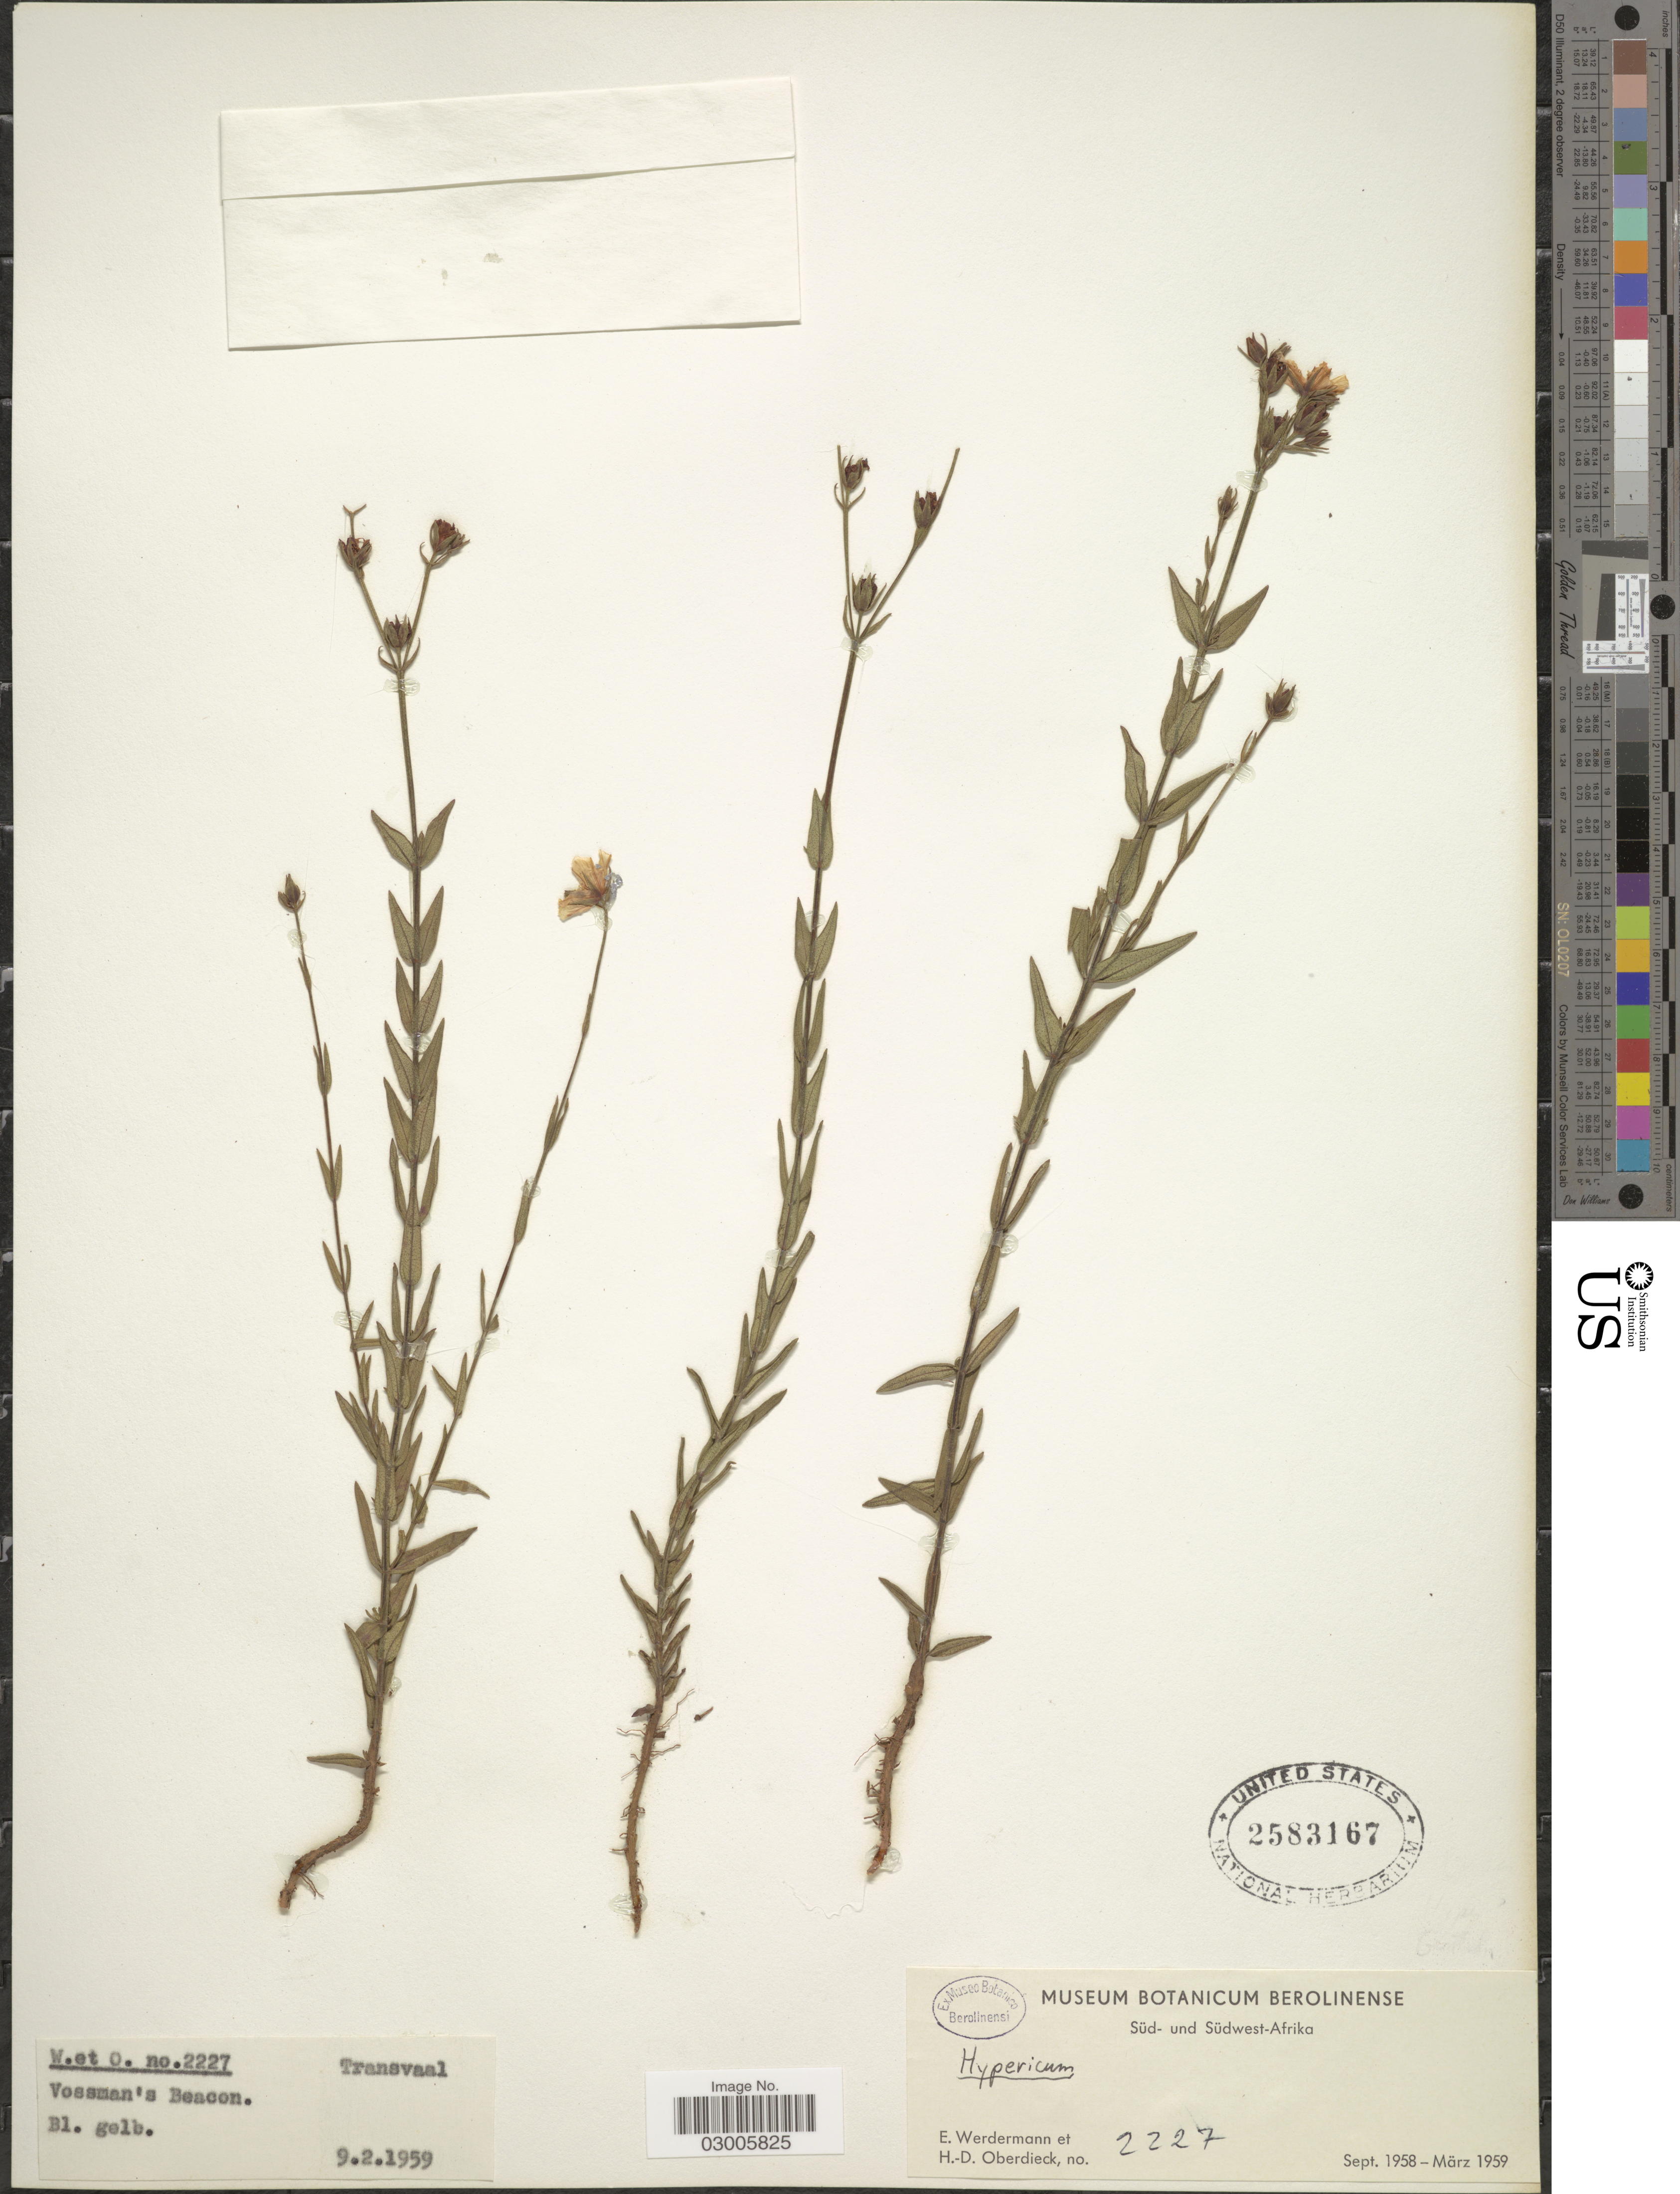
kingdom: Plantae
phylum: Tracheophyta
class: Magnoliopsida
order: Malpighiales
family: Hypericaceae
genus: Hypericum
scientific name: Hypericum sp.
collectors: E. Werdermann & H. Oberdieck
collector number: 2227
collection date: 1959-02-09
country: Namibia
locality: Transvaal, Vossman's Beacon.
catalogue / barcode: US 2583167